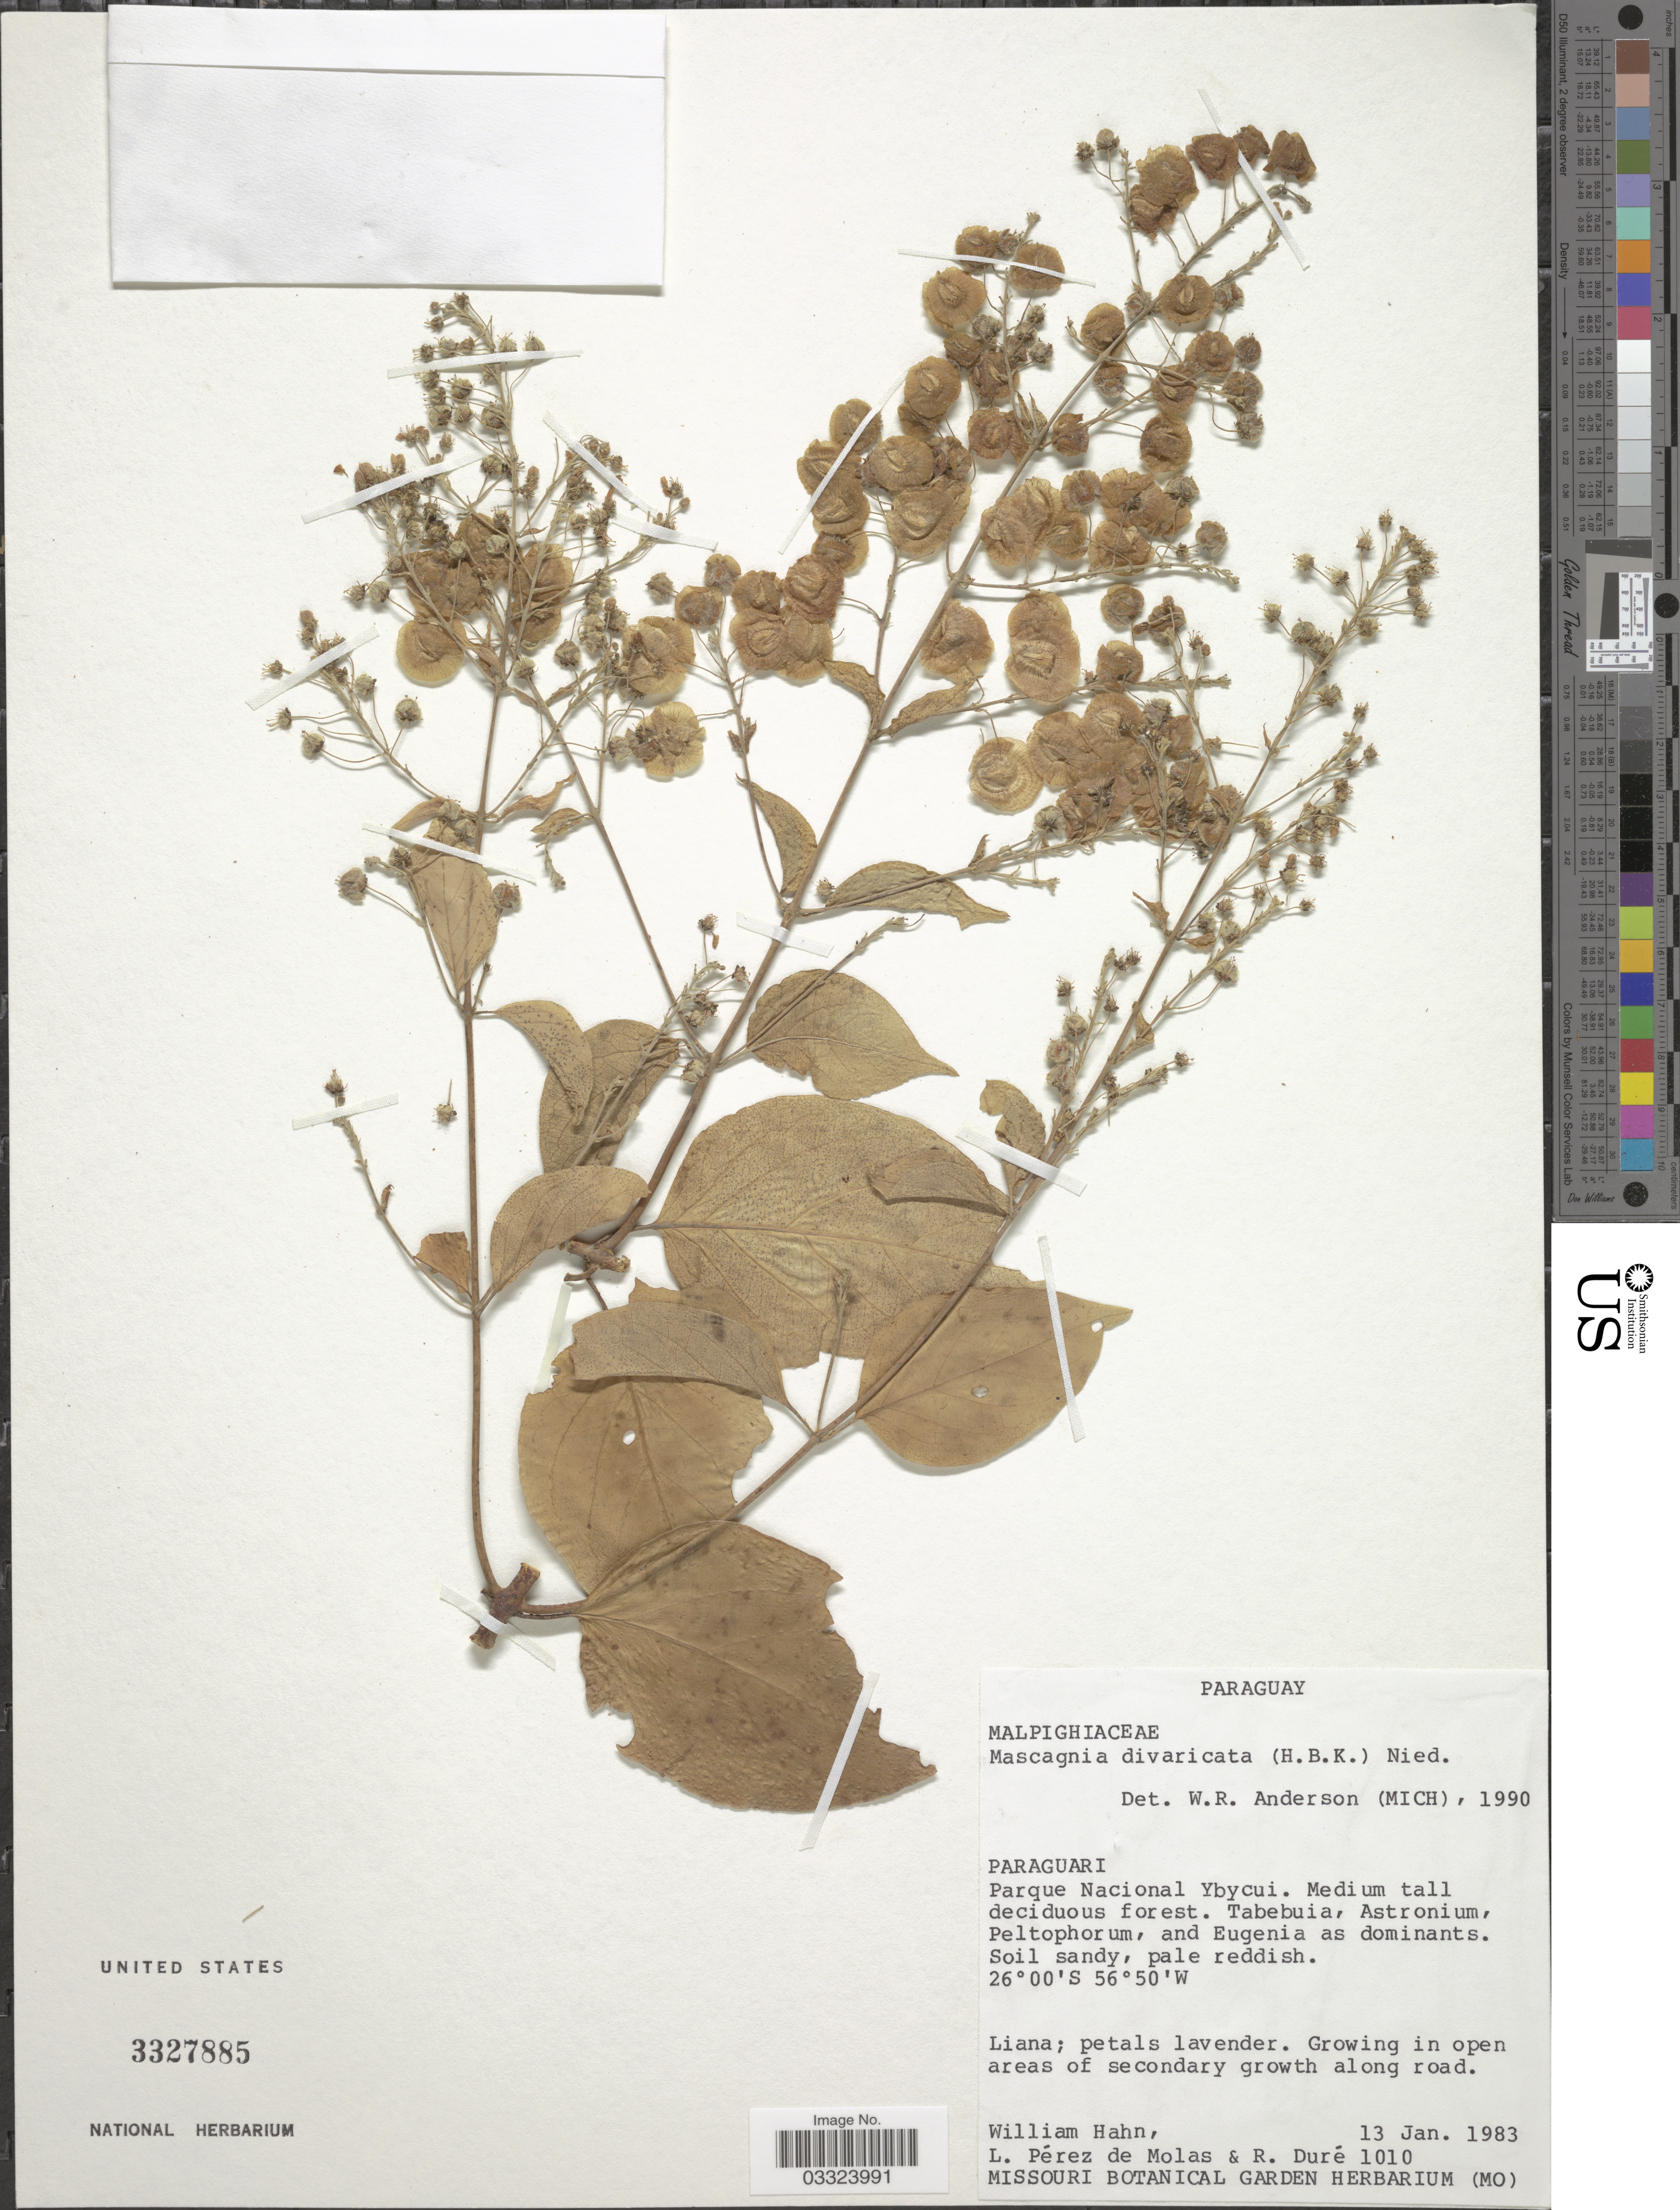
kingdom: Plantae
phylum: Tracheophyta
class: Magnoliopsida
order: Malpighiales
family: Malpighiaceae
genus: Mascagnia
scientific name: Mascagnia divaricata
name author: (Kunth) Nied.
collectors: W. J. Hahn, L. Perez De Molas & R. Duré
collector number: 1010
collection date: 1983-01-13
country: Paraguay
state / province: Paraguari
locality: Parque Nacional Ybycui.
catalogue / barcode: US 3327885